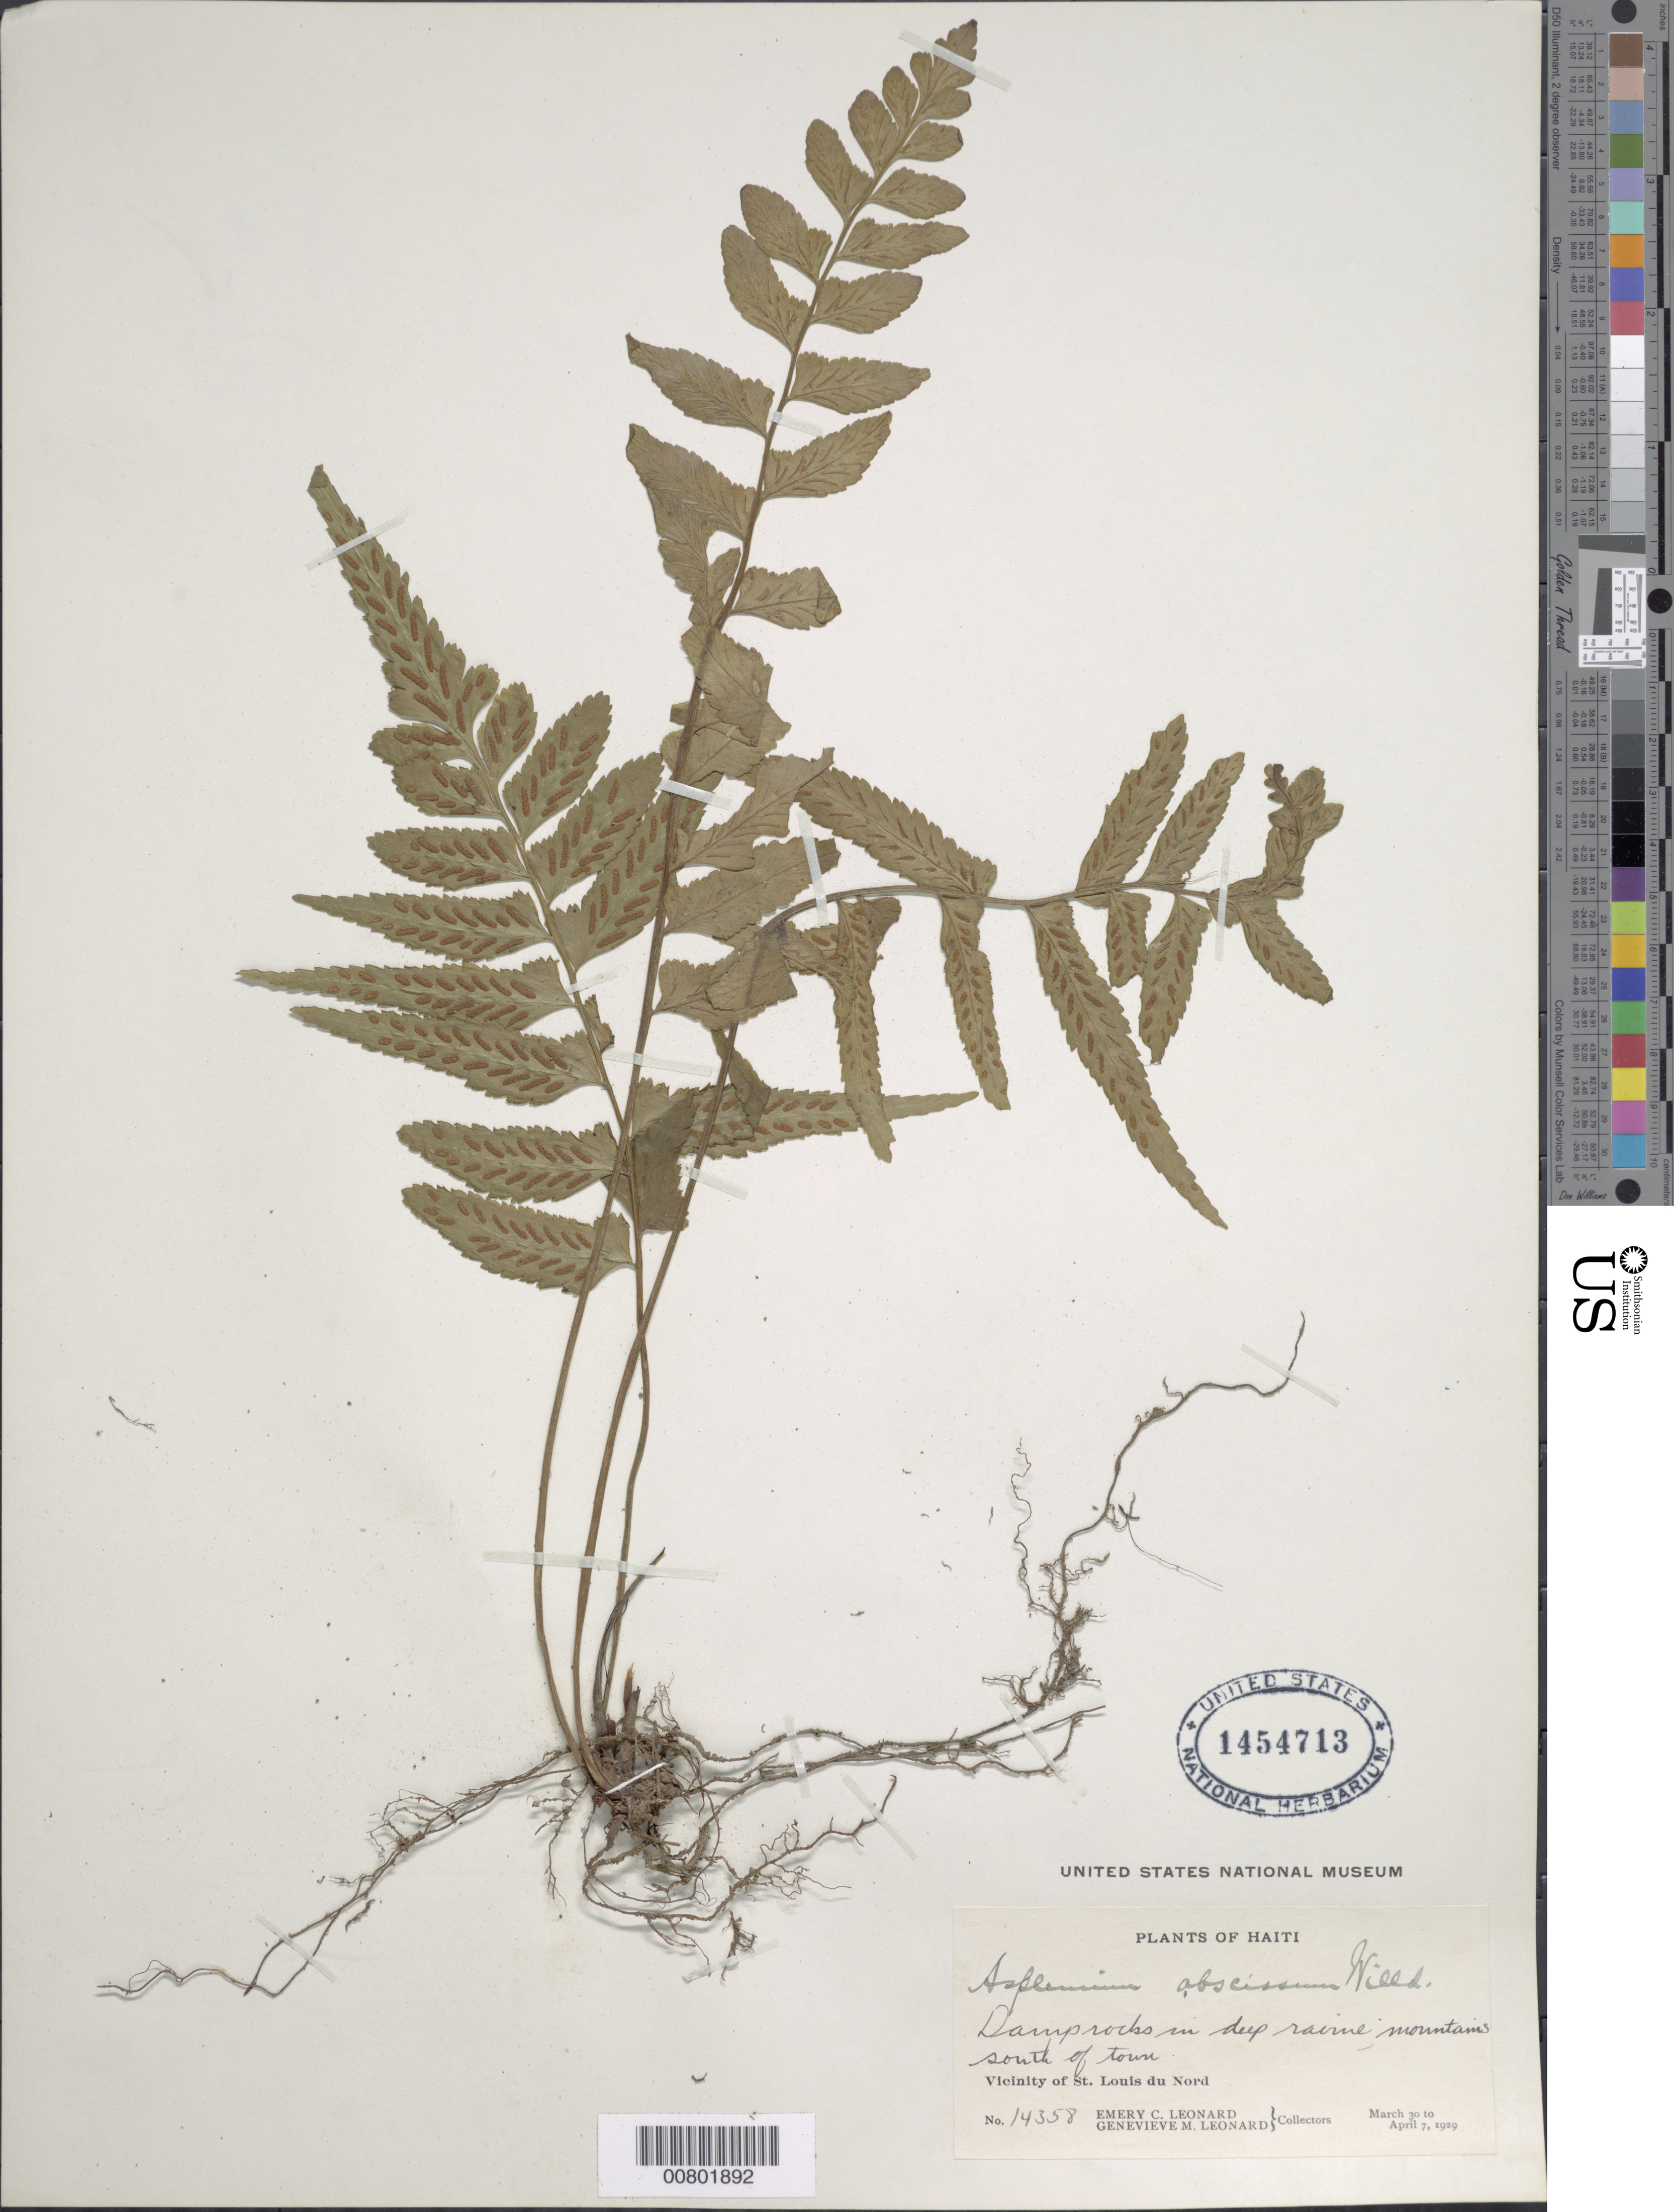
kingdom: Plantae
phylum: Tracheophyta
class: Polypodiopsida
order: Polypodiales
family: Aspleniaceae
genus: Asplenium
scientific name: Asplenium abscissum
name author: Willd.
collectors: E. C. Leonard & G. M. Leonard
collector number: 14358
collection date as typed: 30 Mar 1929 to 07 Apr 1929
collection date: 1929-03-30/1929-04-07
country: Haiti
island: Hispaniola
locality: St. Louis du Nord, S of town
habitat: Damp rock in mountain ravine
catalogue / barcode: US 1454713